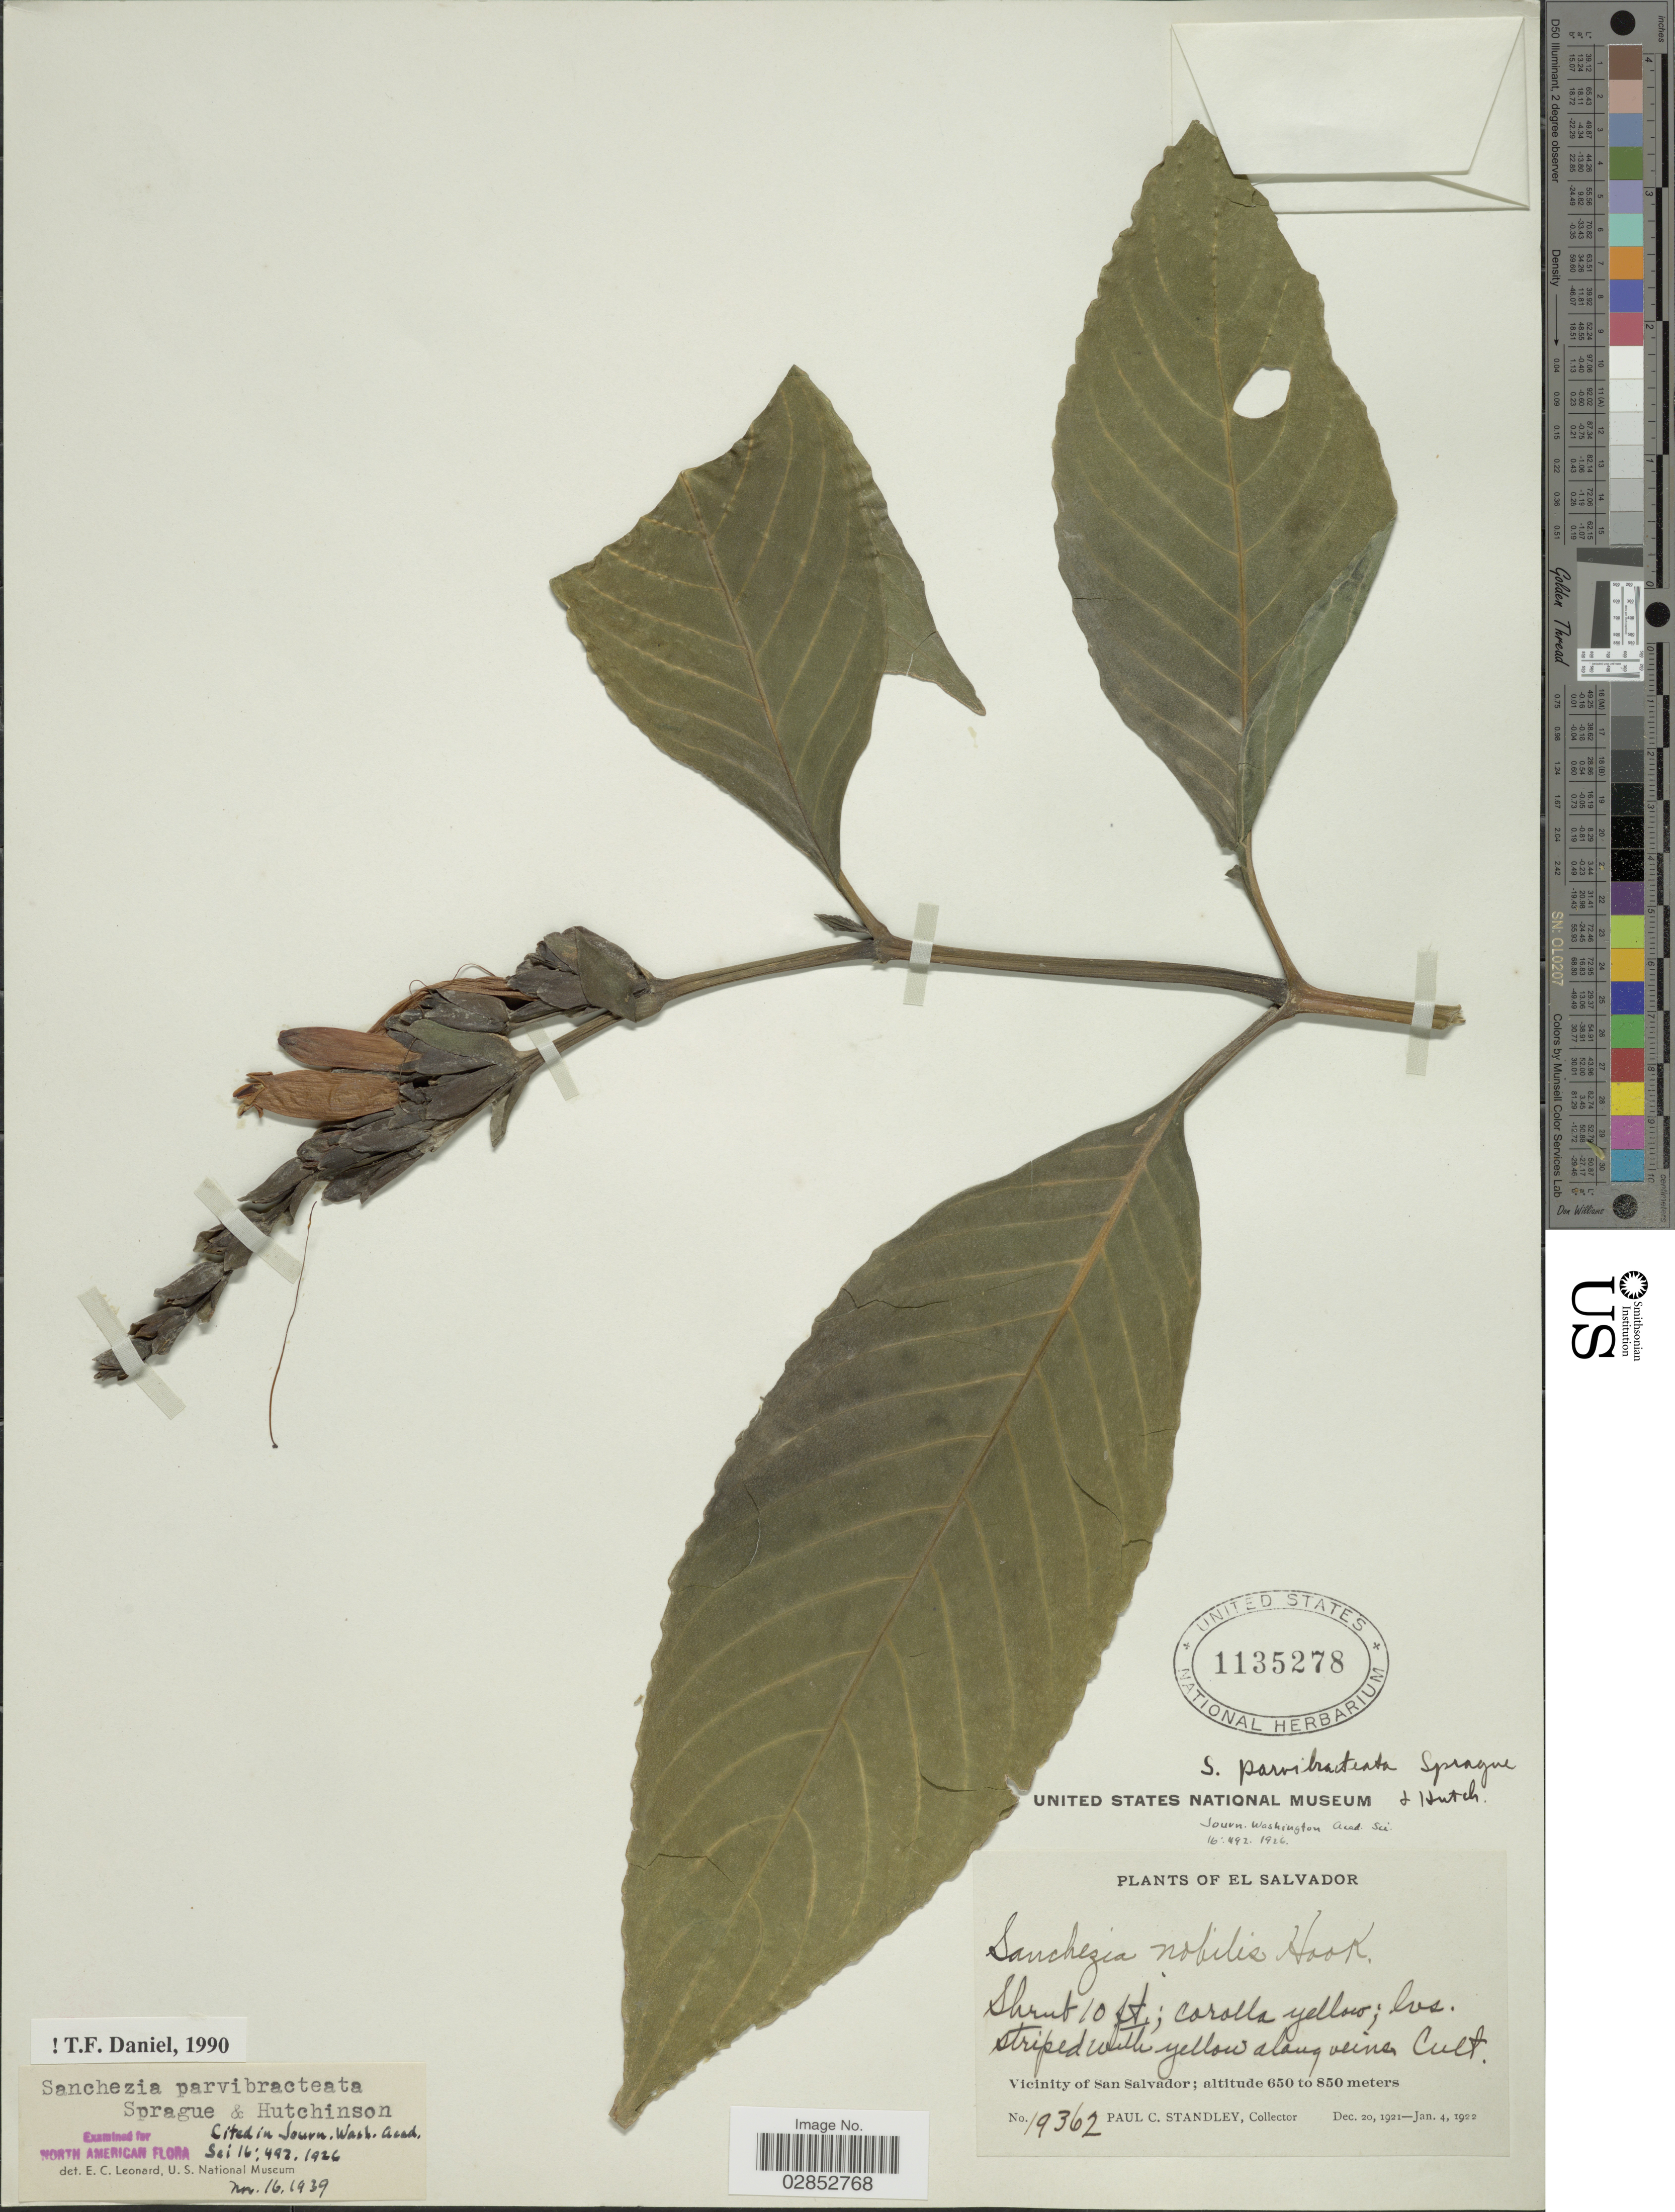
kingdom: Plantae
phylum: Tracheophyta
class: Magnoliopsida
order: Lamiales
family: Acanthaceae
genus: Sanchezia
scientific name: Sanchezia parvibracteata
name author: Sprague & Hutch.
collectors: P. C. Standley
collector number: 19362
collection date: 1921-12-20/1922-01-04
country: El Salvador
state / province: San Salvador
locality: Vicinity of San Salvador.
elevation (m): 650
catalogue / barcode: US 1135278